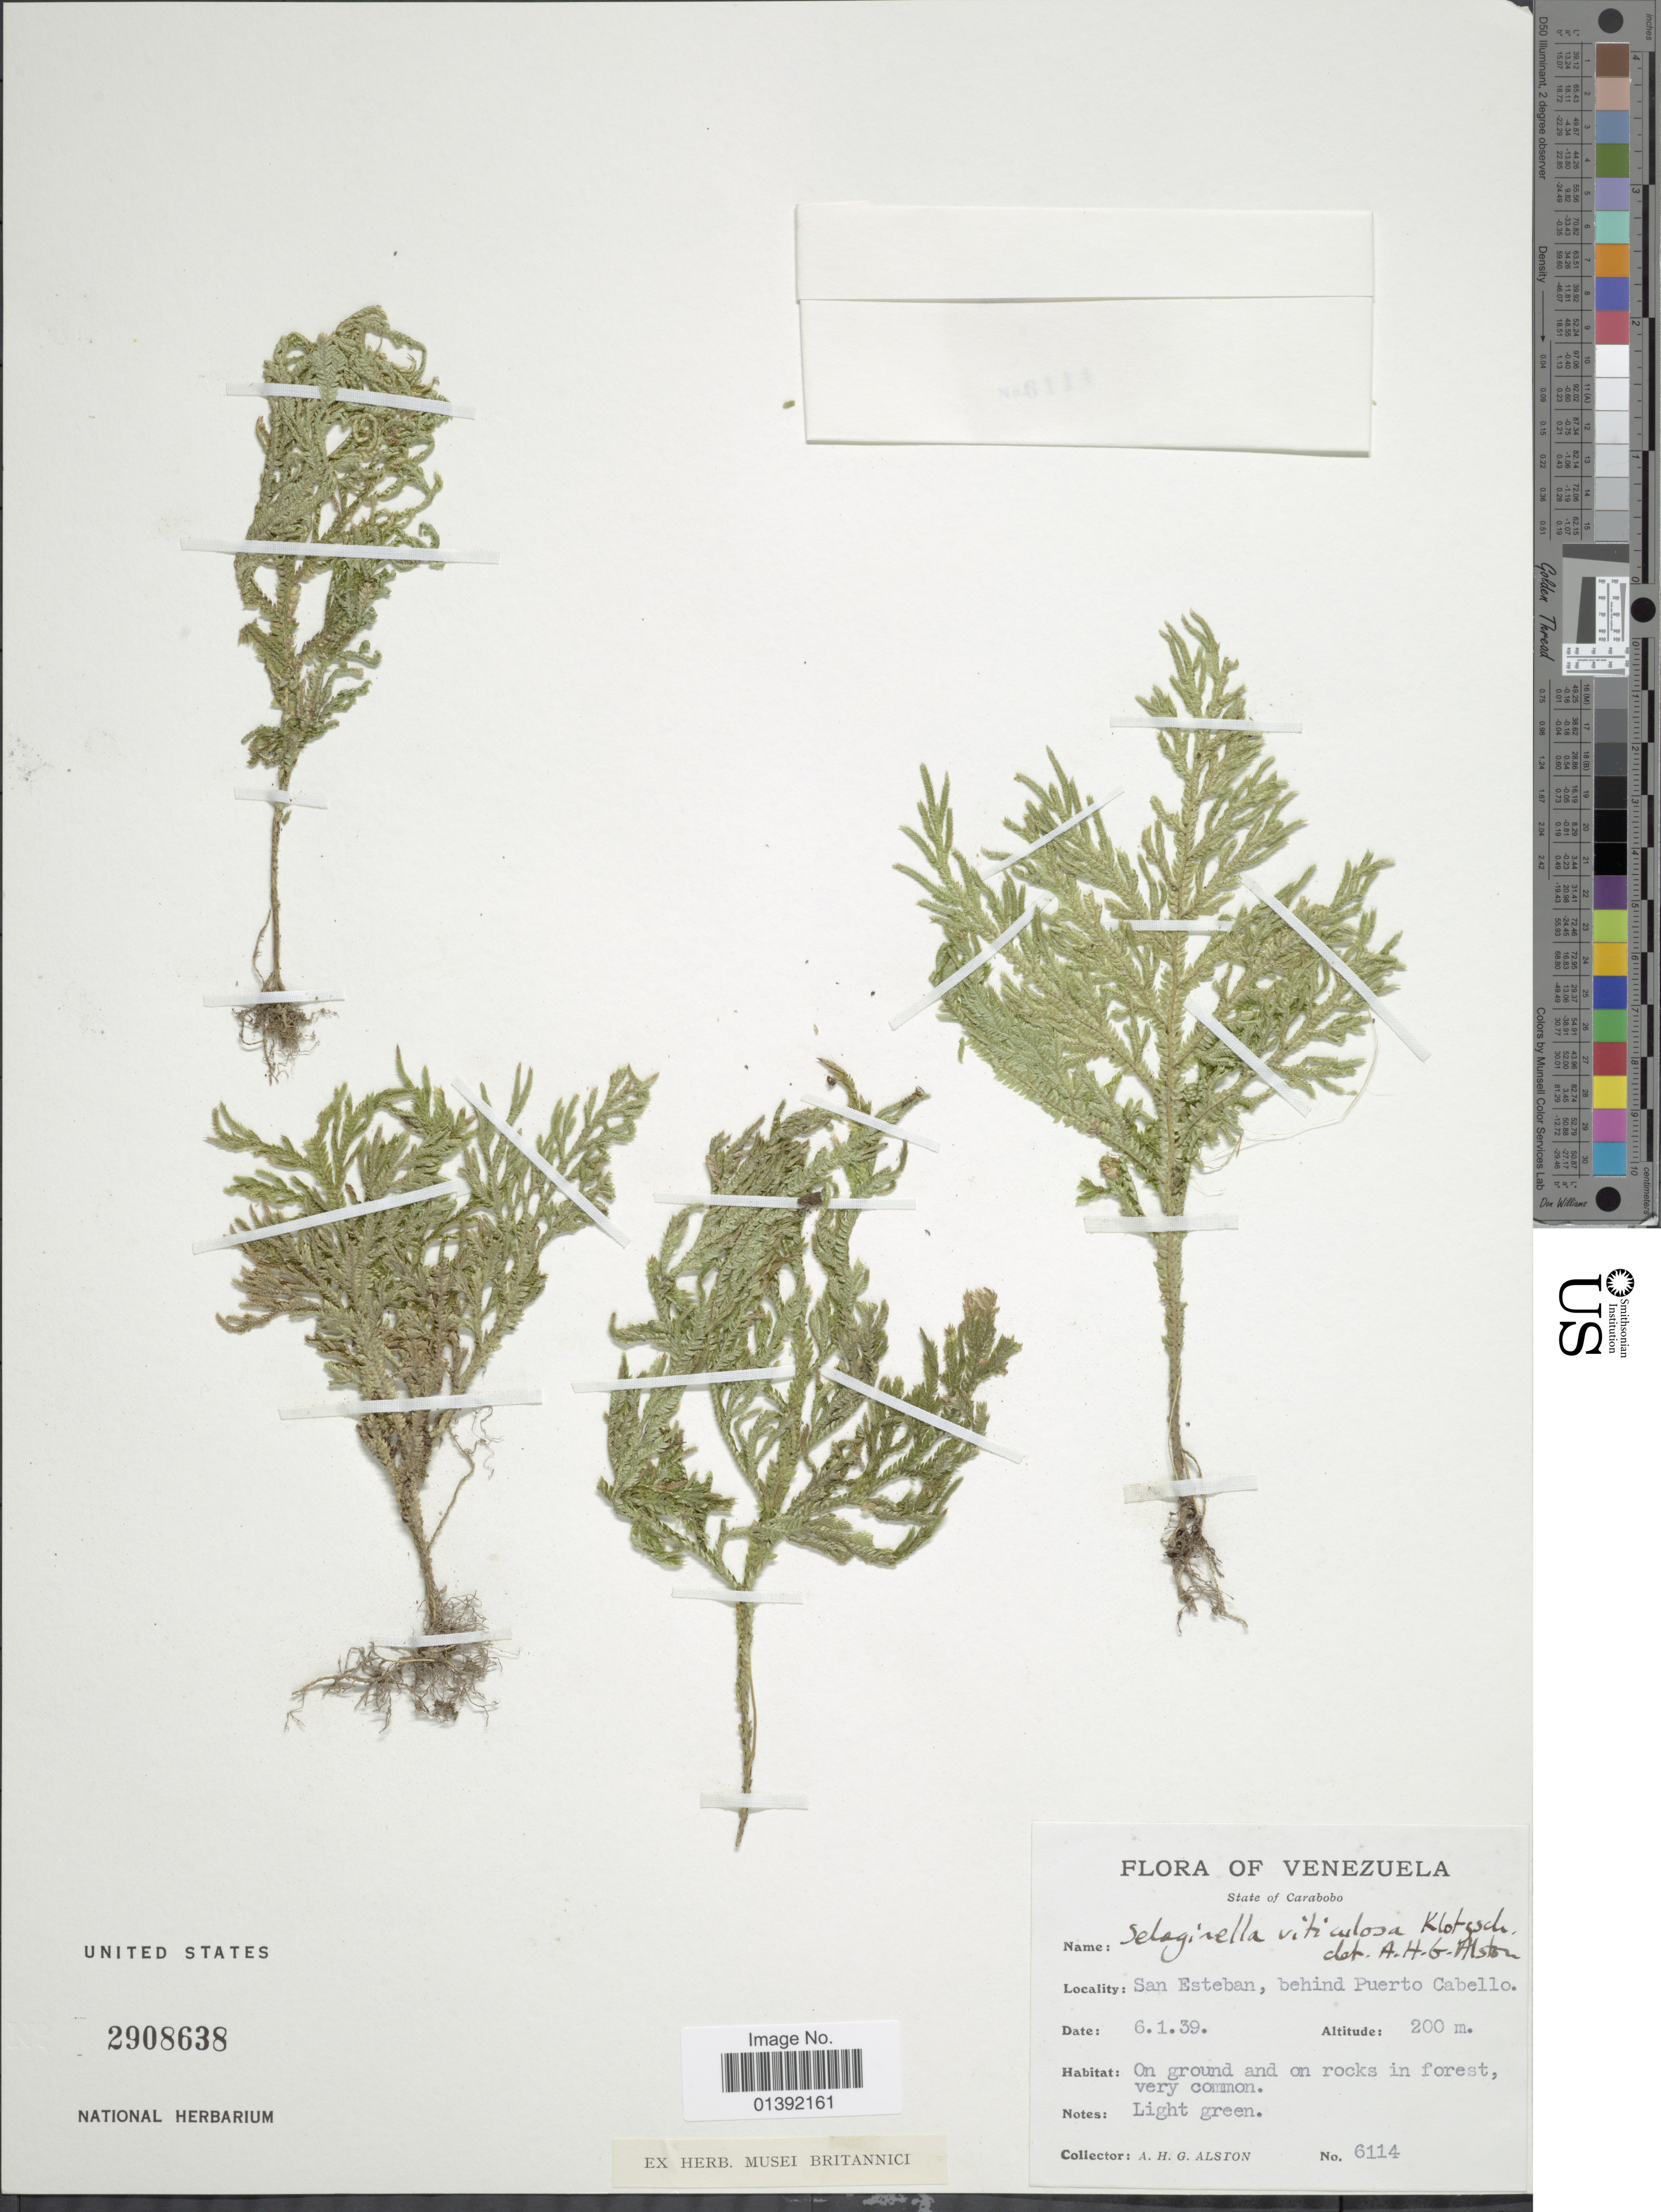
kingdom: Plantae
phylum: Tracheophyta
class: Lycopodiopsida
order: Selaginellales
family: Selaginellaceae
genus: Selaginella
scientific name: Selaginella viticulosa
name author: Klotzsch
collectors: A. H. Alston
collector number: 6114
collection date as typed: Transcribed d/m/y: 6/1/39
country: Venezuela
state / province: Carabobo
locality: San Esteban, behind Puerto Cabello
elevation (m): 200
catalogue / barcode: US 2908638